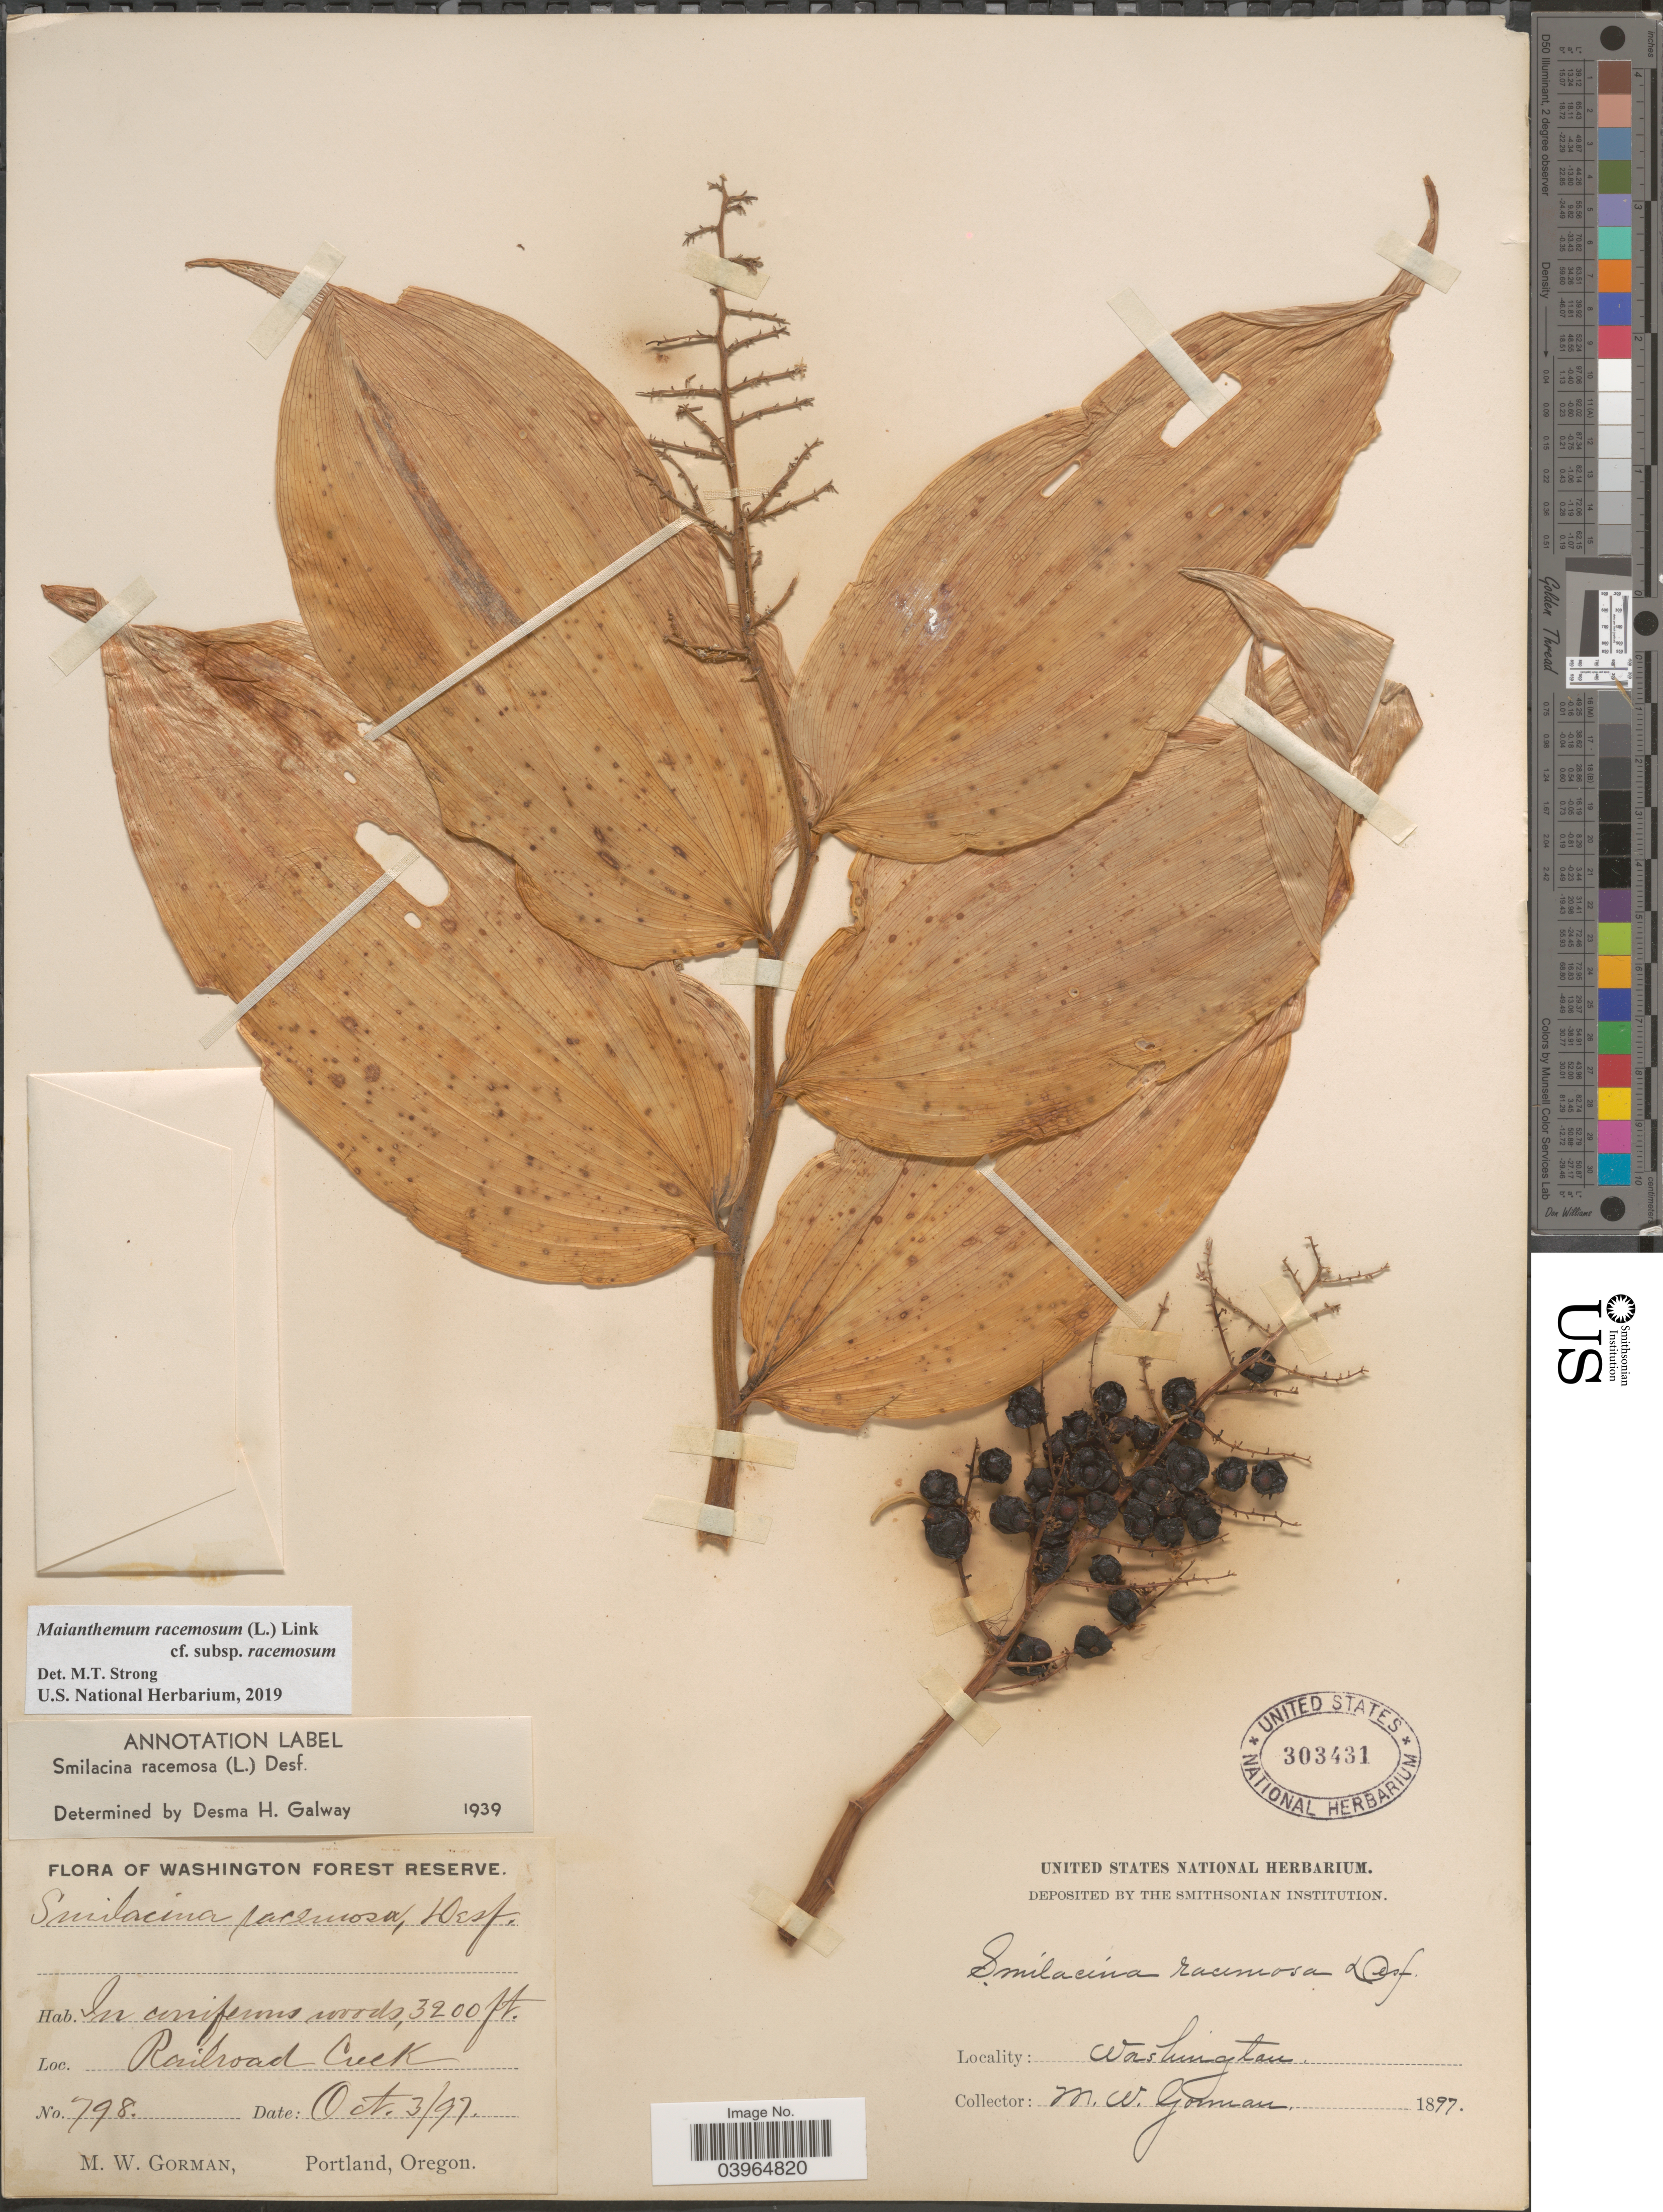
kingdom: Plantae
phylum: Tracheophyta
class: Liliopsida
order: Asparagales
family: Asparagaceae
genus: Maianthemum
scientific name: Maianthemum racemosum subsp. racemosum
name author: (L.) Link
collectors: M. W. Gorman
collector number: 798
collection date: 1897-10-03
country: United States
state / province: Washington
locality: Washington Forest Reserve. Railroad Creek.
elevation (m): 975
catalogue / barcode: US 303431